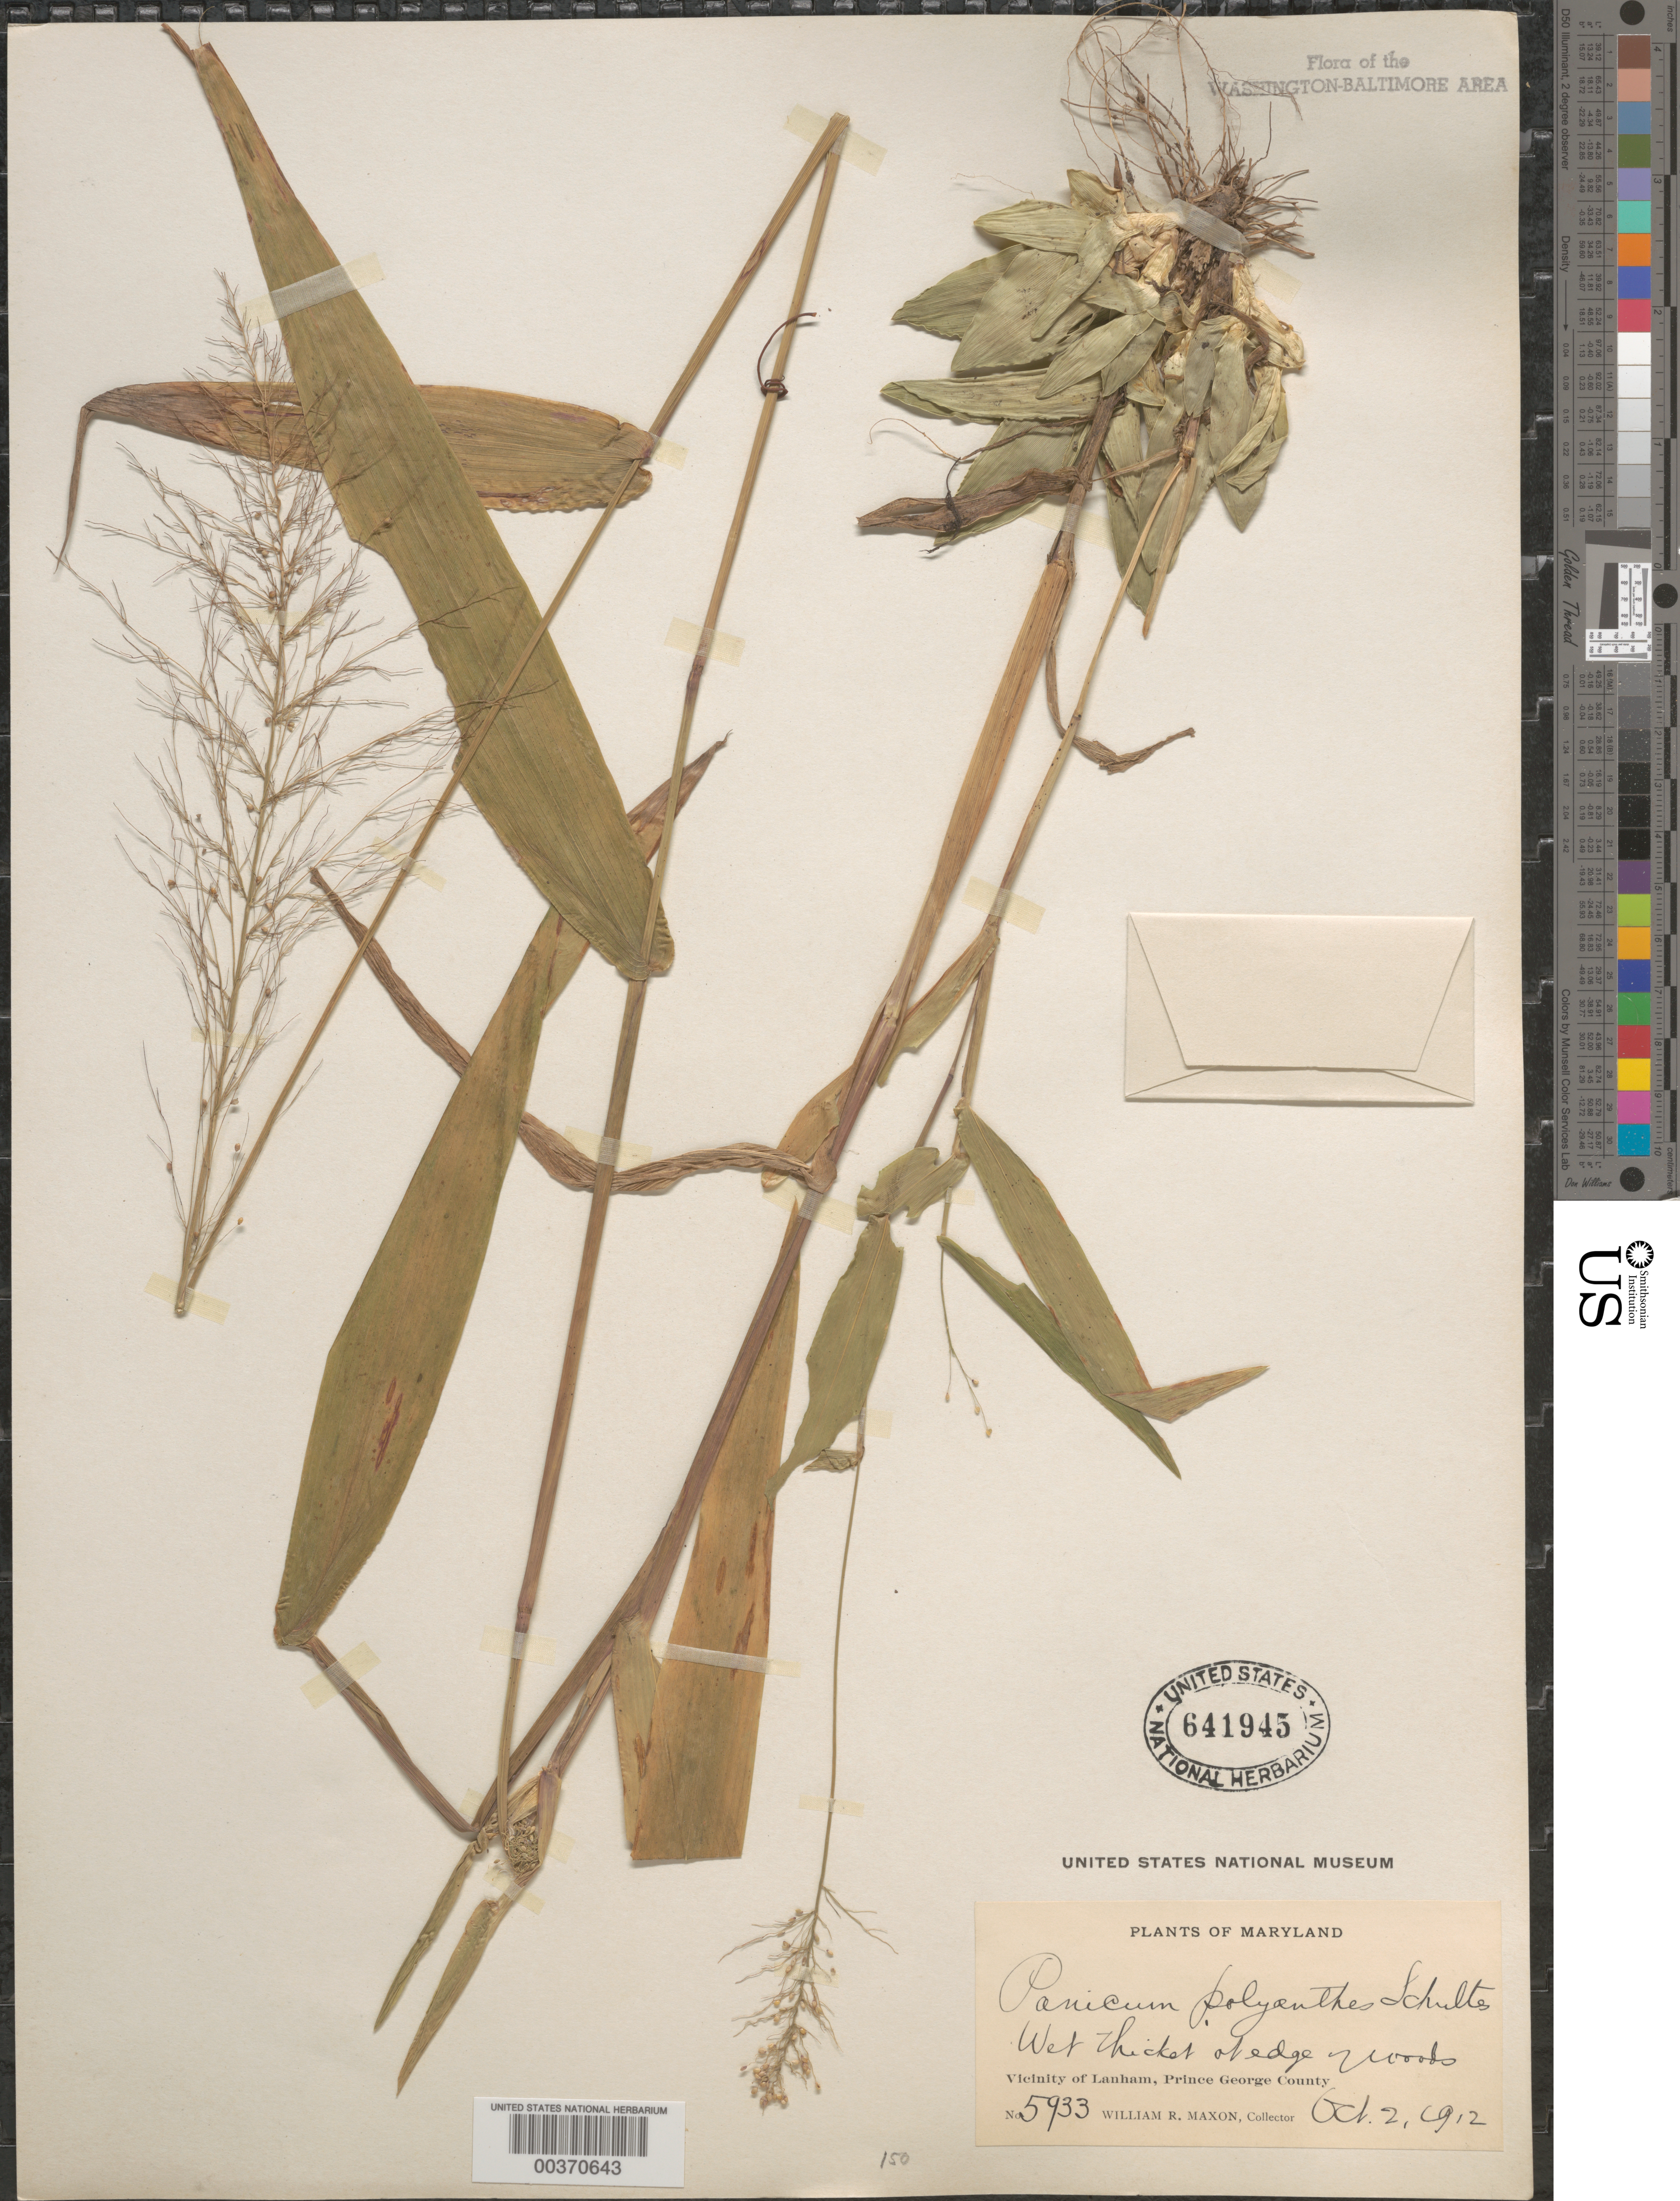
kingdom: Plantae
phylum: Tracheophyta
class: Liliopsida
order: Poales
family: Poaceae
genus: Dichanthelium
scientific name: Dichanthelium sphaerocarpon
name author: (Elliott) Gould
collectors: W. R. Maxon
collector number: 5933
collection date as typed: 02 Oct 1912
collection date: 1912-10-02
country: United States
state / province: Maryland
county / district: Prince George's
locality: Lanham vicinity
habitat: Wet thicket of edge woods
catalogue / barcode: US 641945